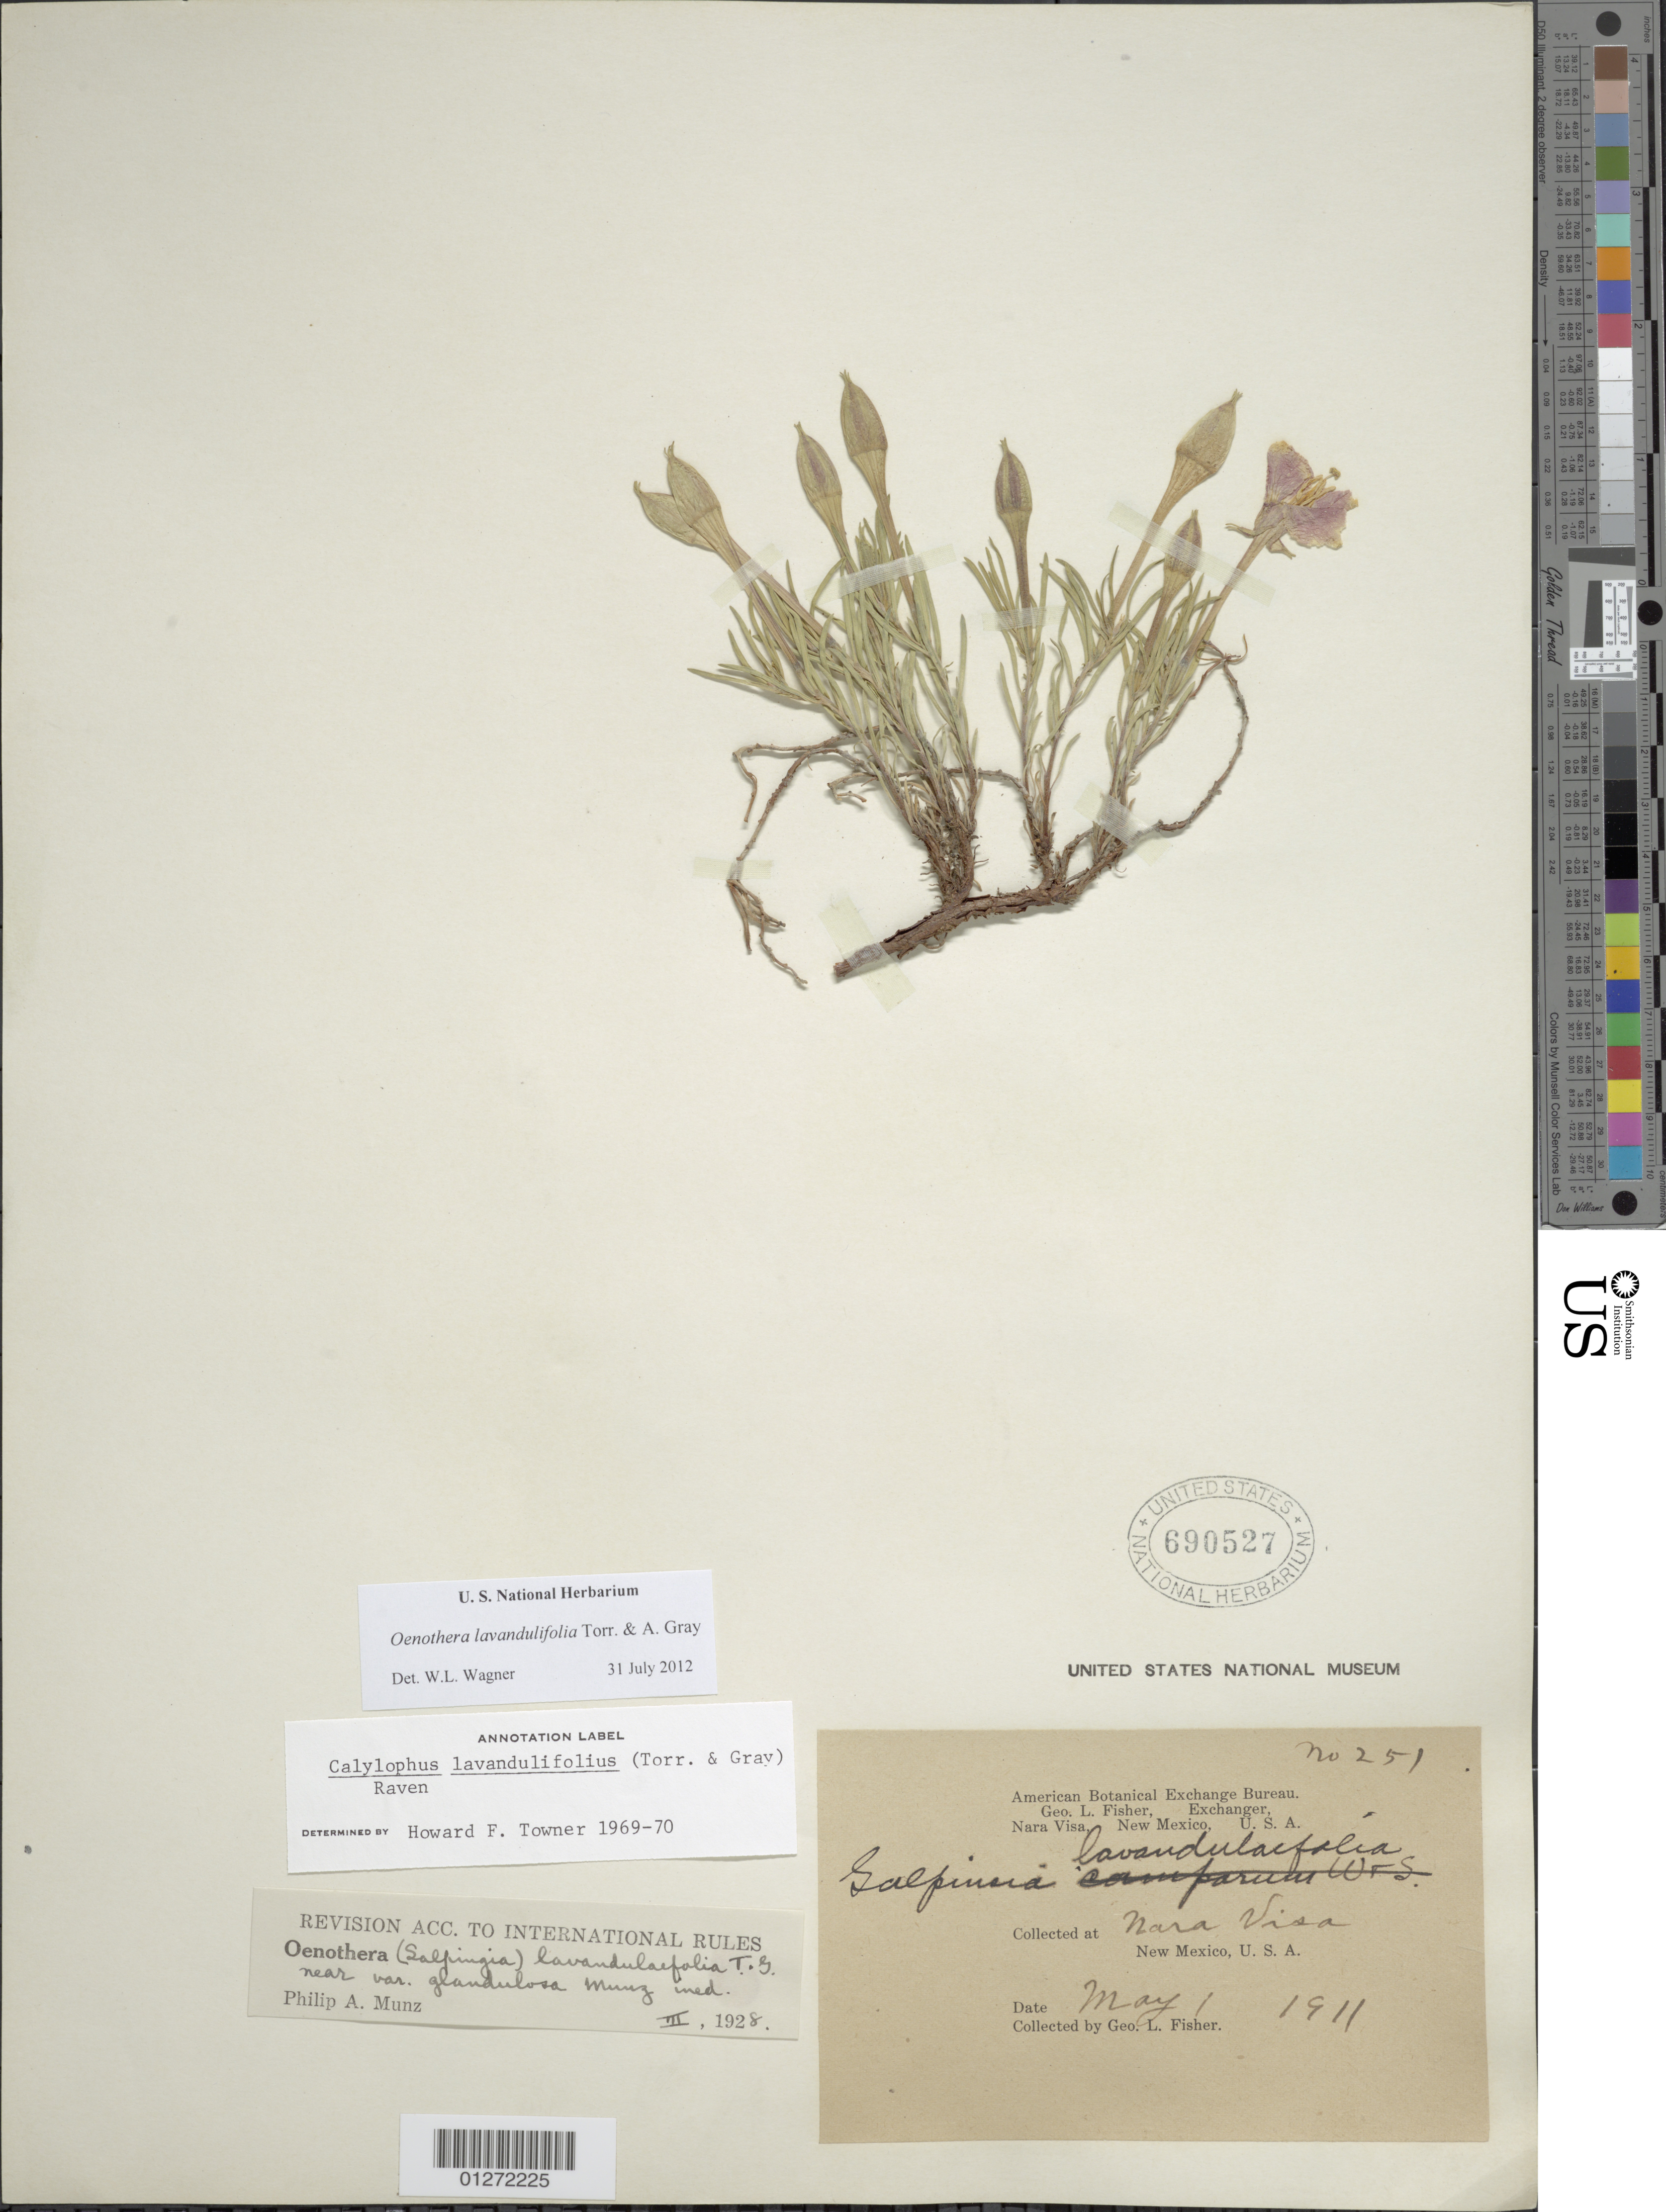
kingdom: Plantae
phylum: Tracheophyta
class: Magnoliopsida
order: Myrtales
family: Onagraceae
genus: Oenothera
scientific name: Oenothera lavandulifolia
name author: Torr. & A. Gray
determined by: Wagner, W. L., (BOT), Smithsonian Institution - National Museum of Natural History (UNITED STATES)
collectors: G. L. Fisher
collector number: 251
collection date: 1911-05-01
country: United States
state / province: New Mexico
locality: Nara Visa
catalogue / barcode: US 690527